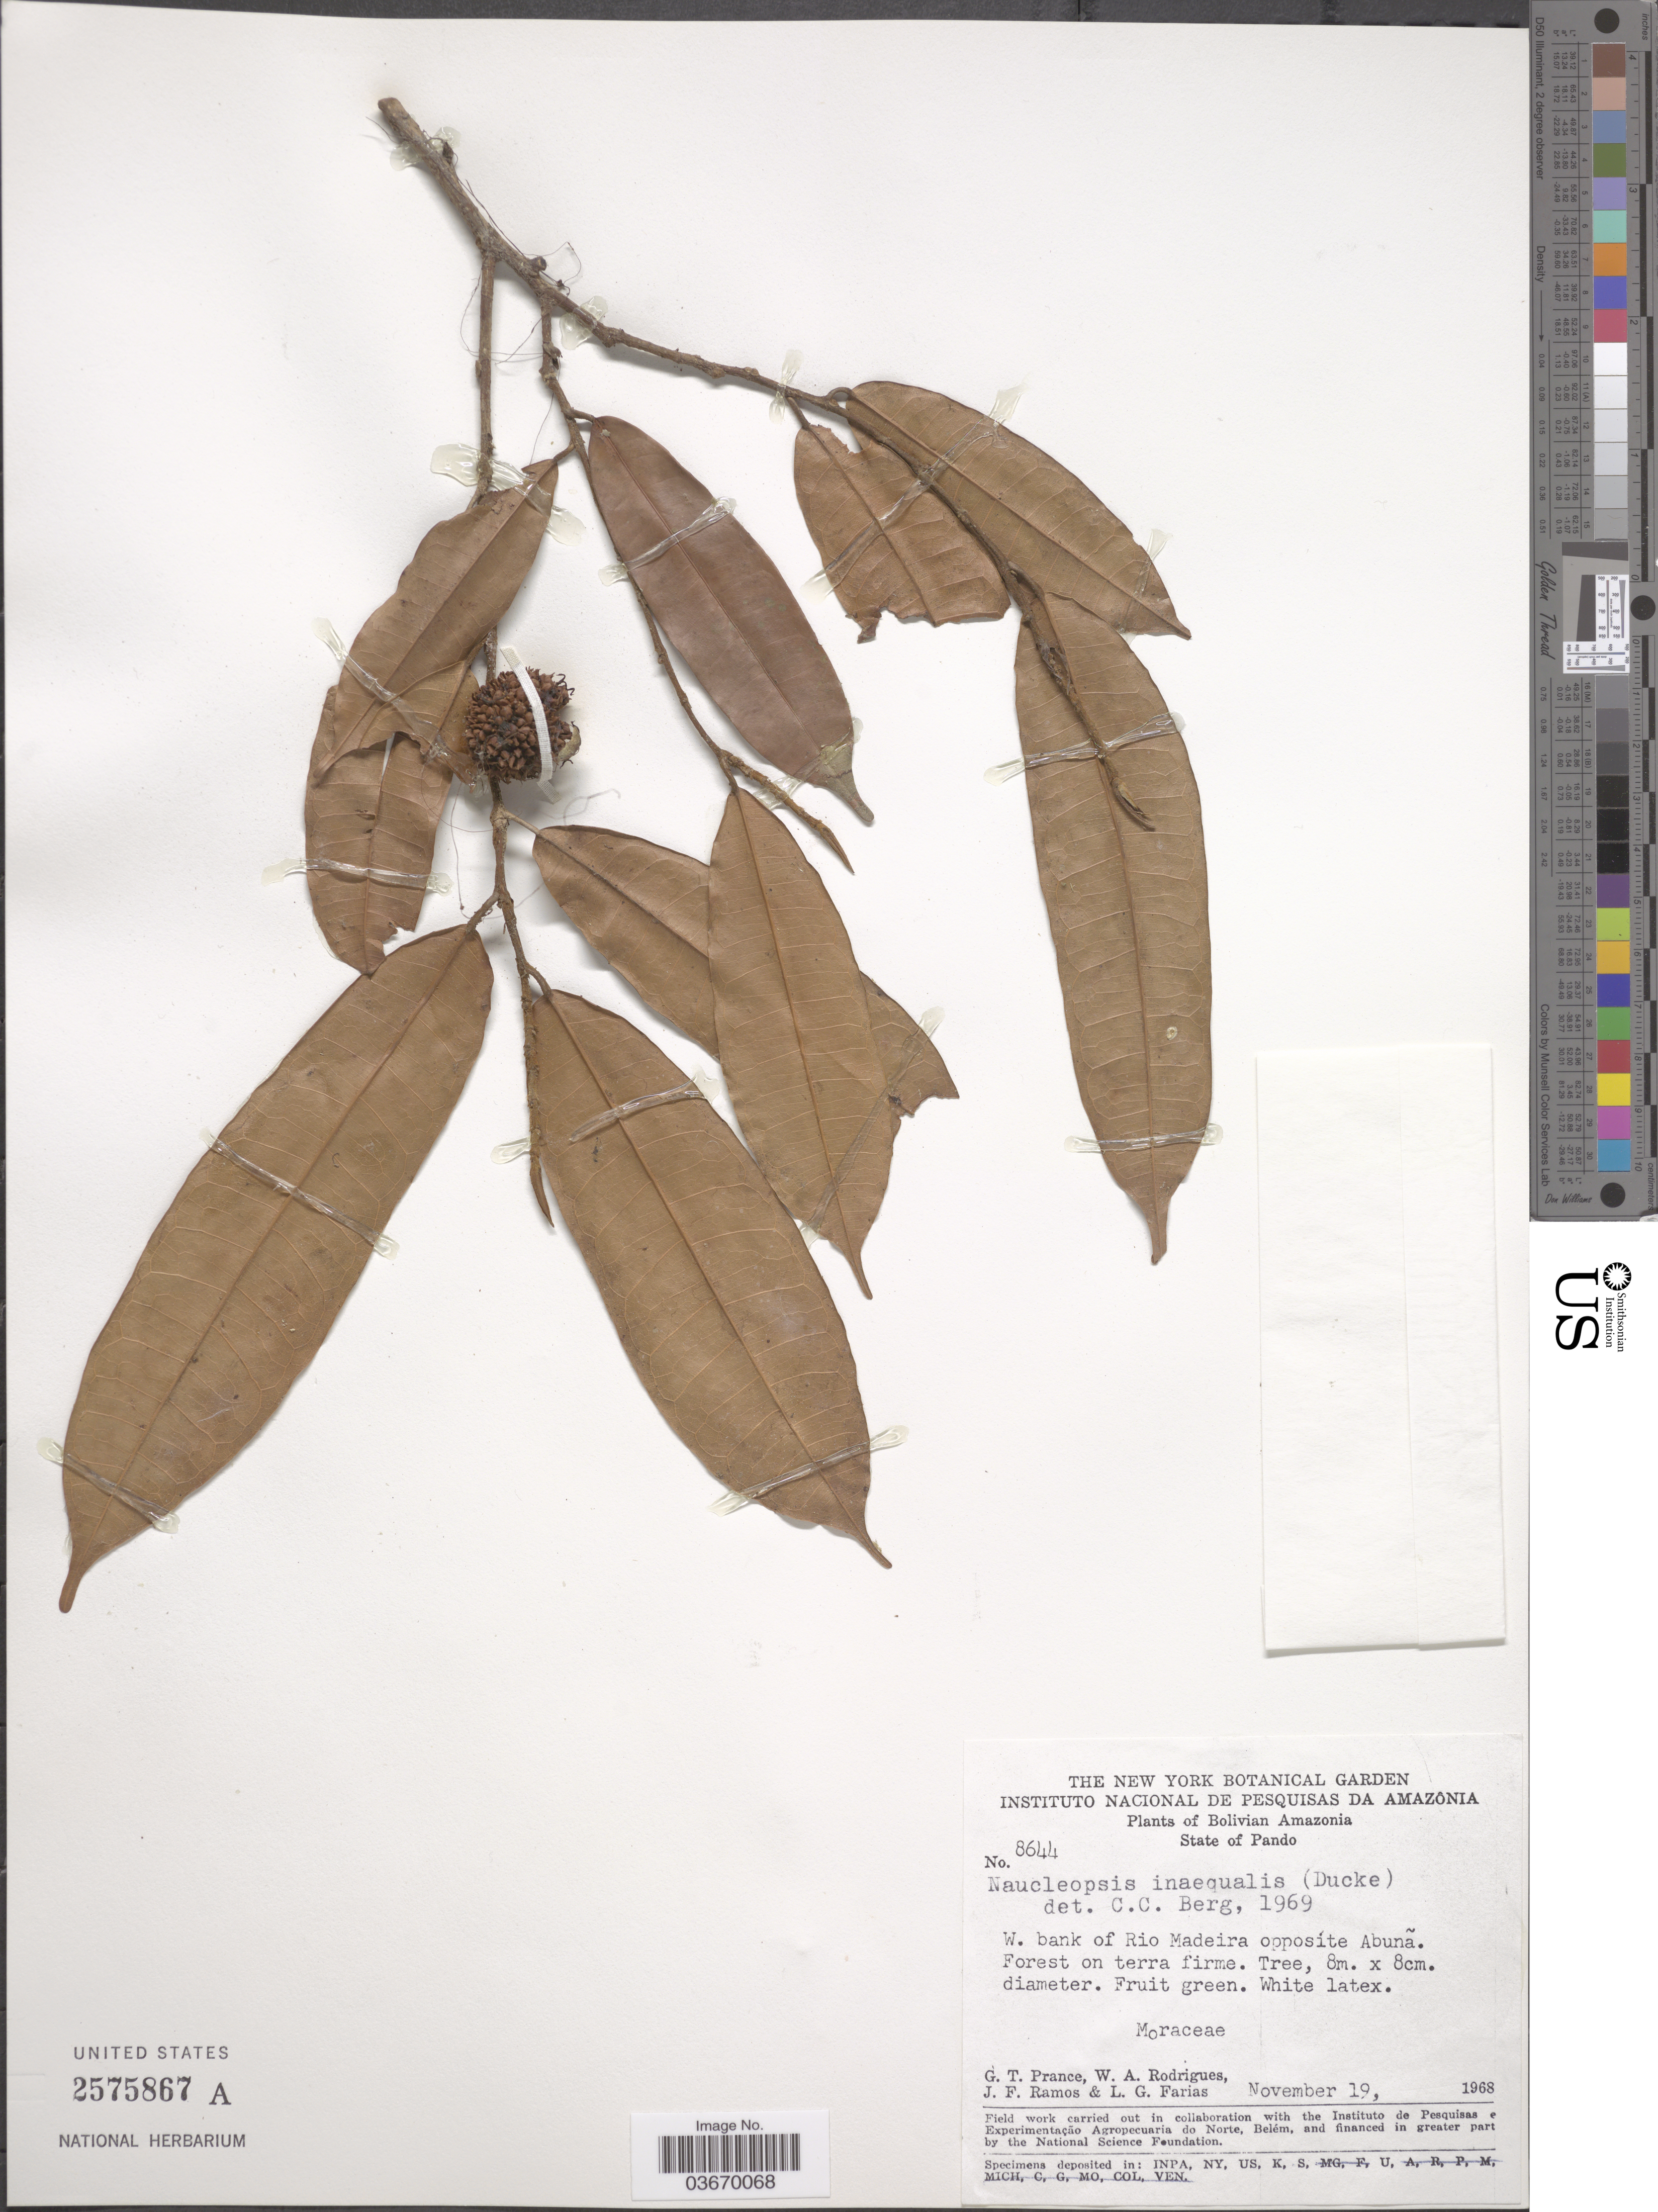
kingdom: Plantae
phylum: Tracheophyta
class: Magnoliopsida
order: Rosales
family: Moraceae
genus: Naucleopsis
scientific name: Naucleopsis inaequalis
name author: (Ducke) C.C. Berg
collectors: G. T. Prance, W. A. Rodrigues, J. F. Ramos & L. G. Farias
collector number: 8644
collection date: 1968-11-19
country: Bolivia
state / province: Pando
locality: Bolivian Amazonia. W. bank of Rio Madeira opposite Abuña.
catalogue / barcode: US 2575867A